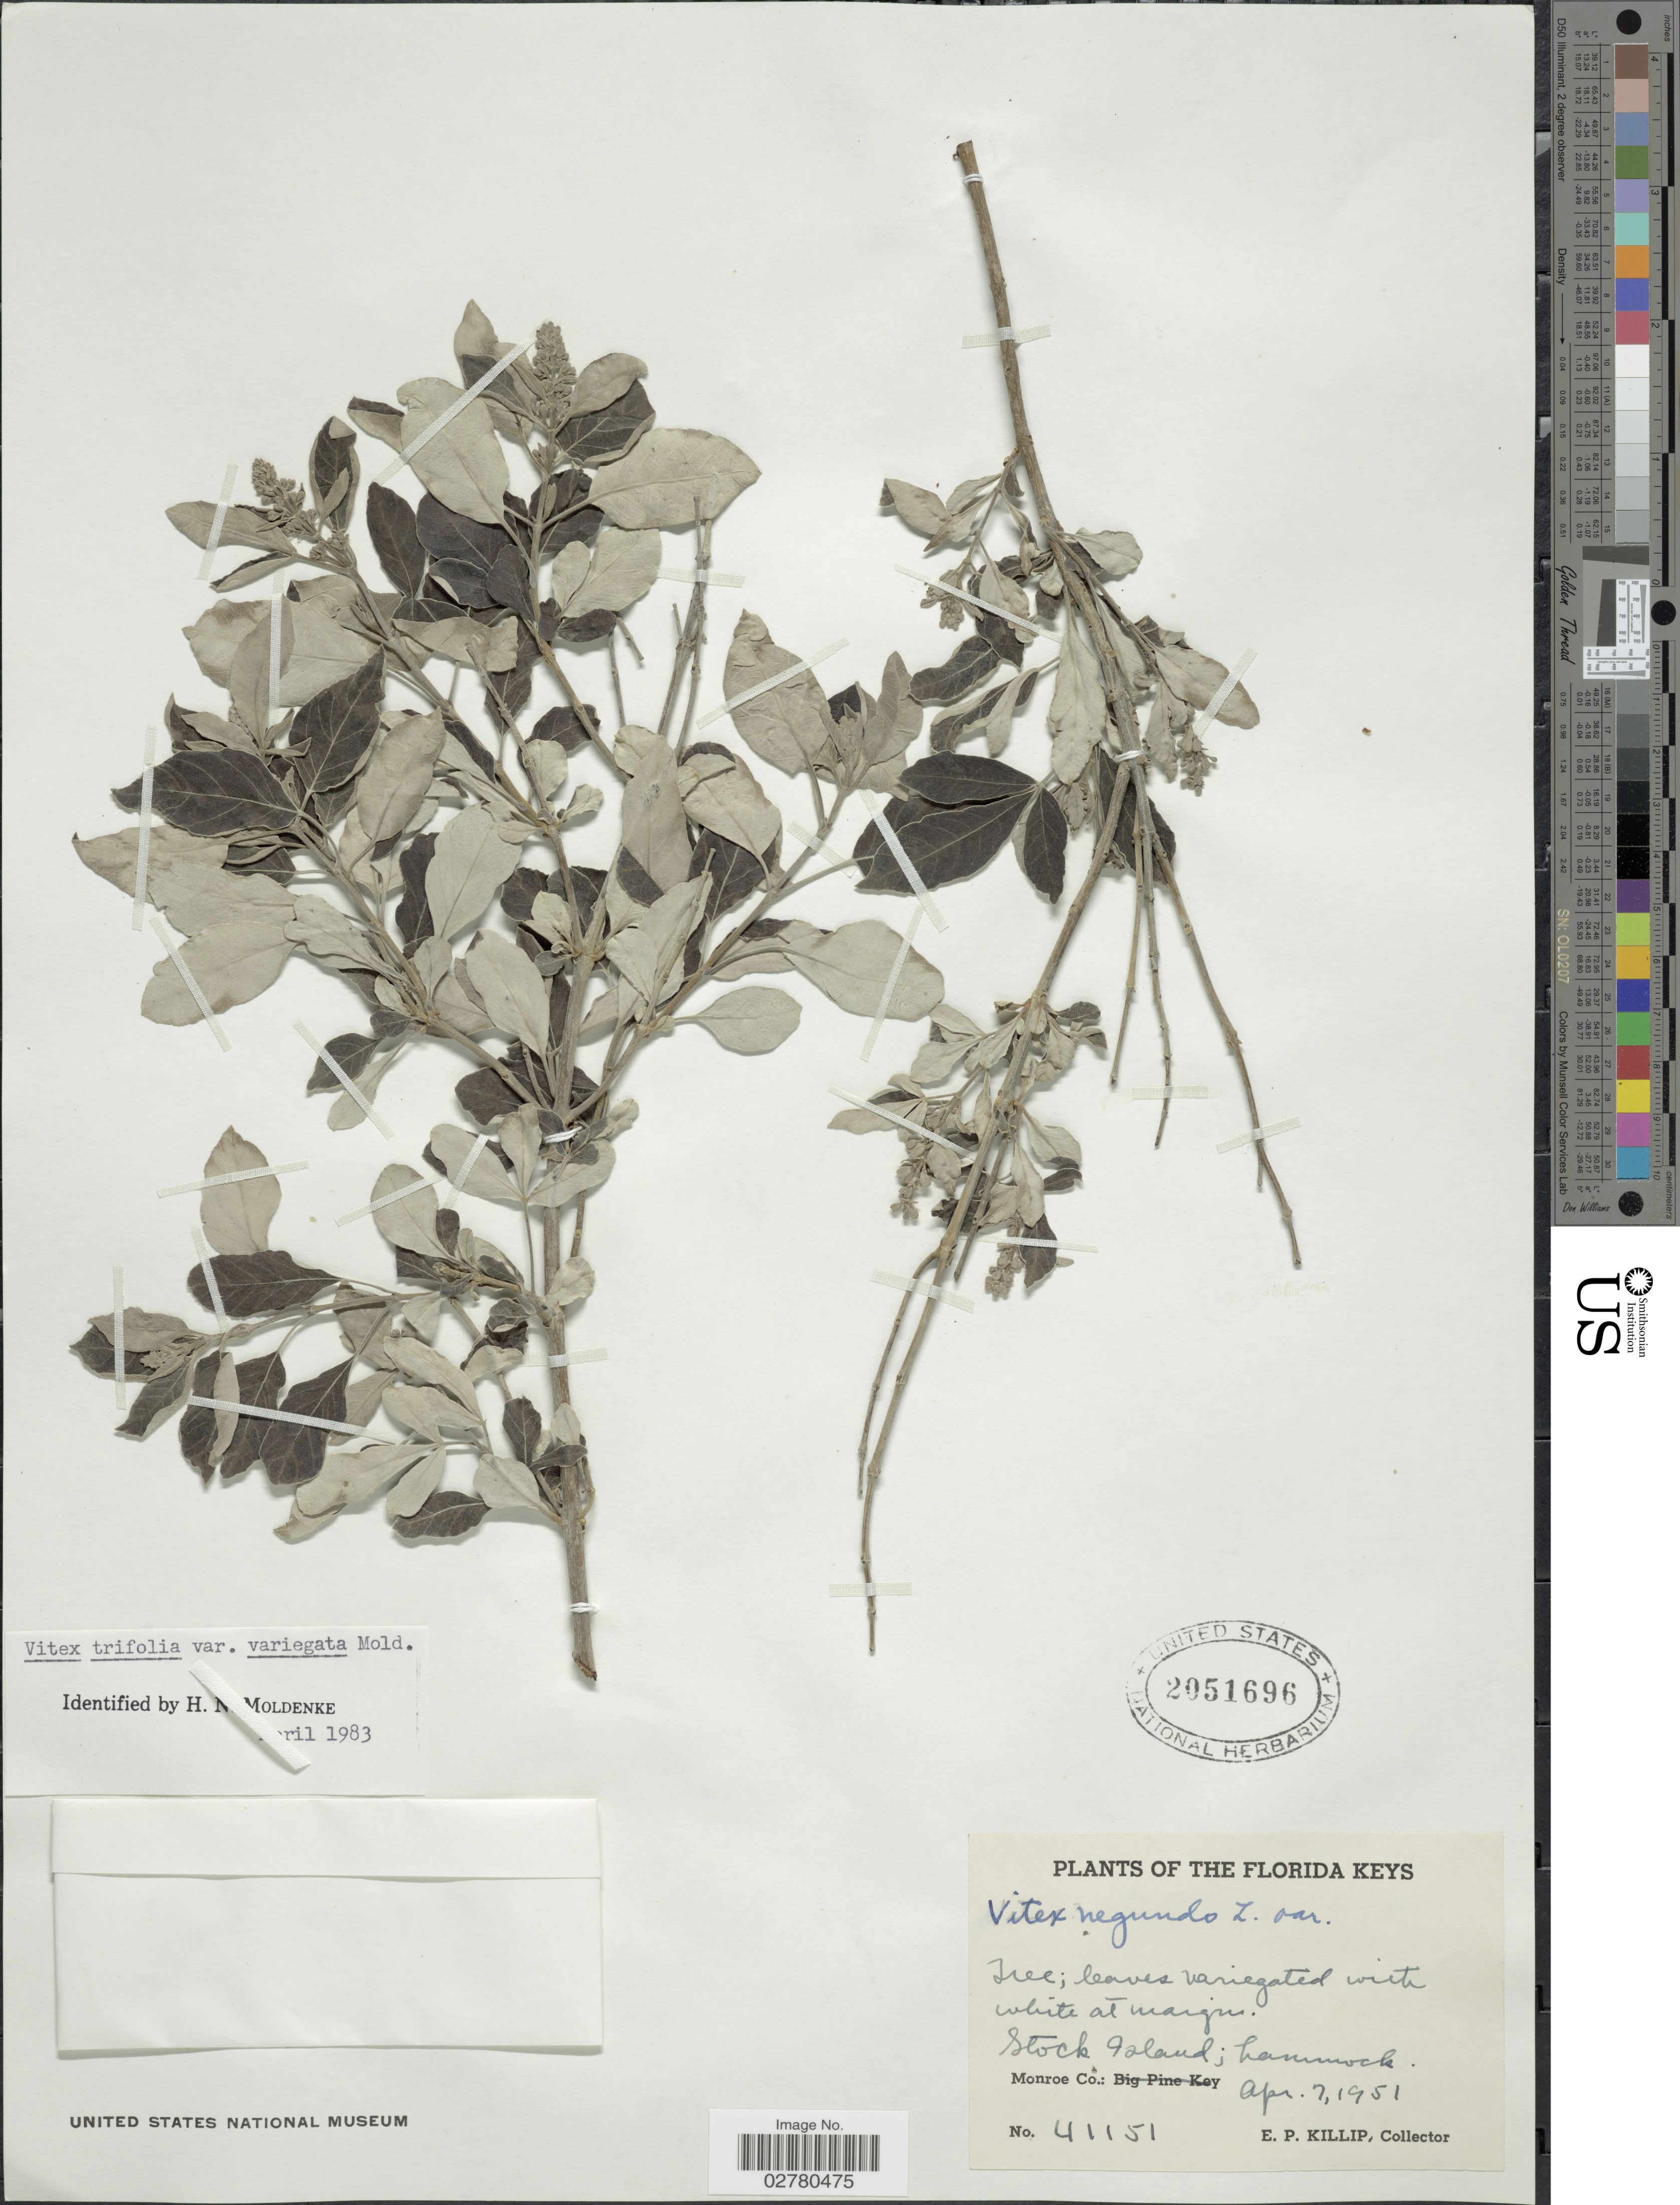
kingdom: Plantae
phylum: Tracheophyta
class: Magnoliopsida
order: Lamiales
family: Lamiaceae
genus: Vitex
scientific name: Vitex trifolia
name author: L.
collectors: E. P. Killip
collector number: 41151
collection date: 1951-04-07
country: United States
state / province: Florida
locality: Florida Keys, Stock Island, hammock, Monroe Co.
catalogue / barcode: US 2051696